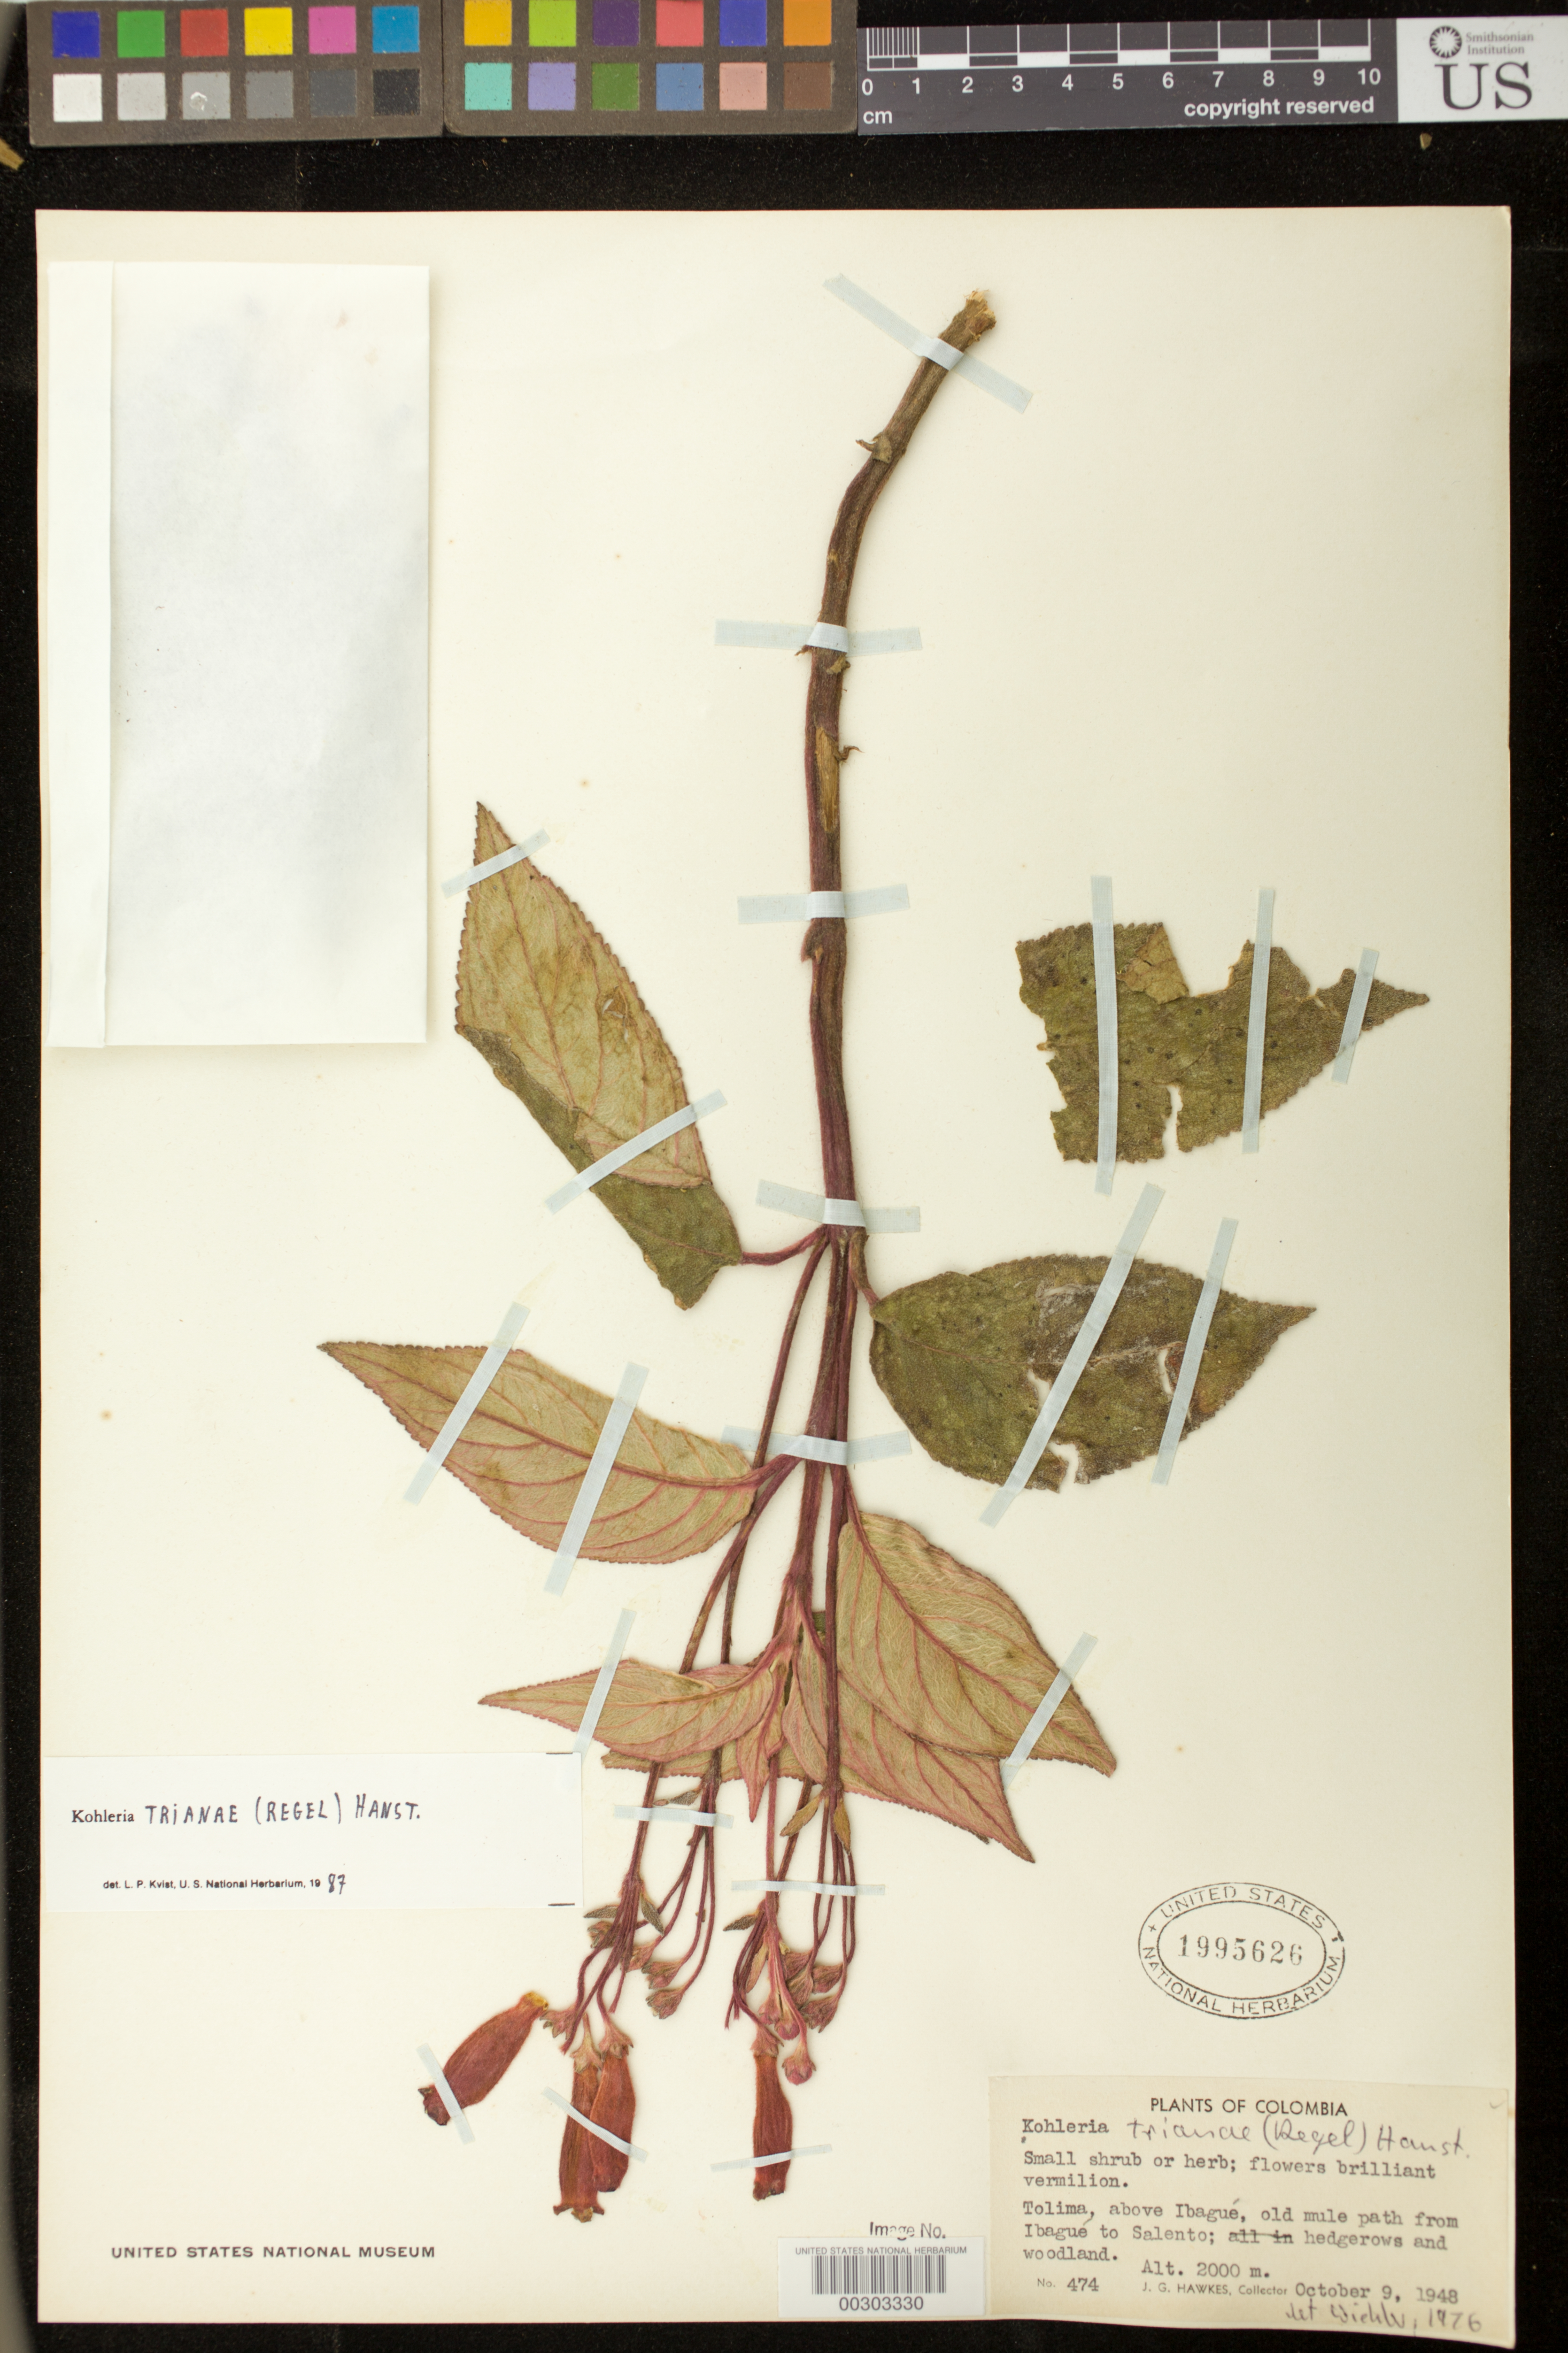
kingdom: Plantae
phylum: Tracheophyta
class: Magnoliopsida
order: Lamiales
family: Gesneriaceae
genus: Kohleria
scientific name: Kohleria trianae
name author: (Regel) Hanst.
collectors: J. Hawkes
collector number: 474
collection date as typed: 09 Oct 1948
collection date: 1948-10-09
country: Colombia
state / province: Tolima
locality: Above Ibague, old mule path from Ibague to Salento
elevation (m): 2000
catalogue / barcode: US 1995626